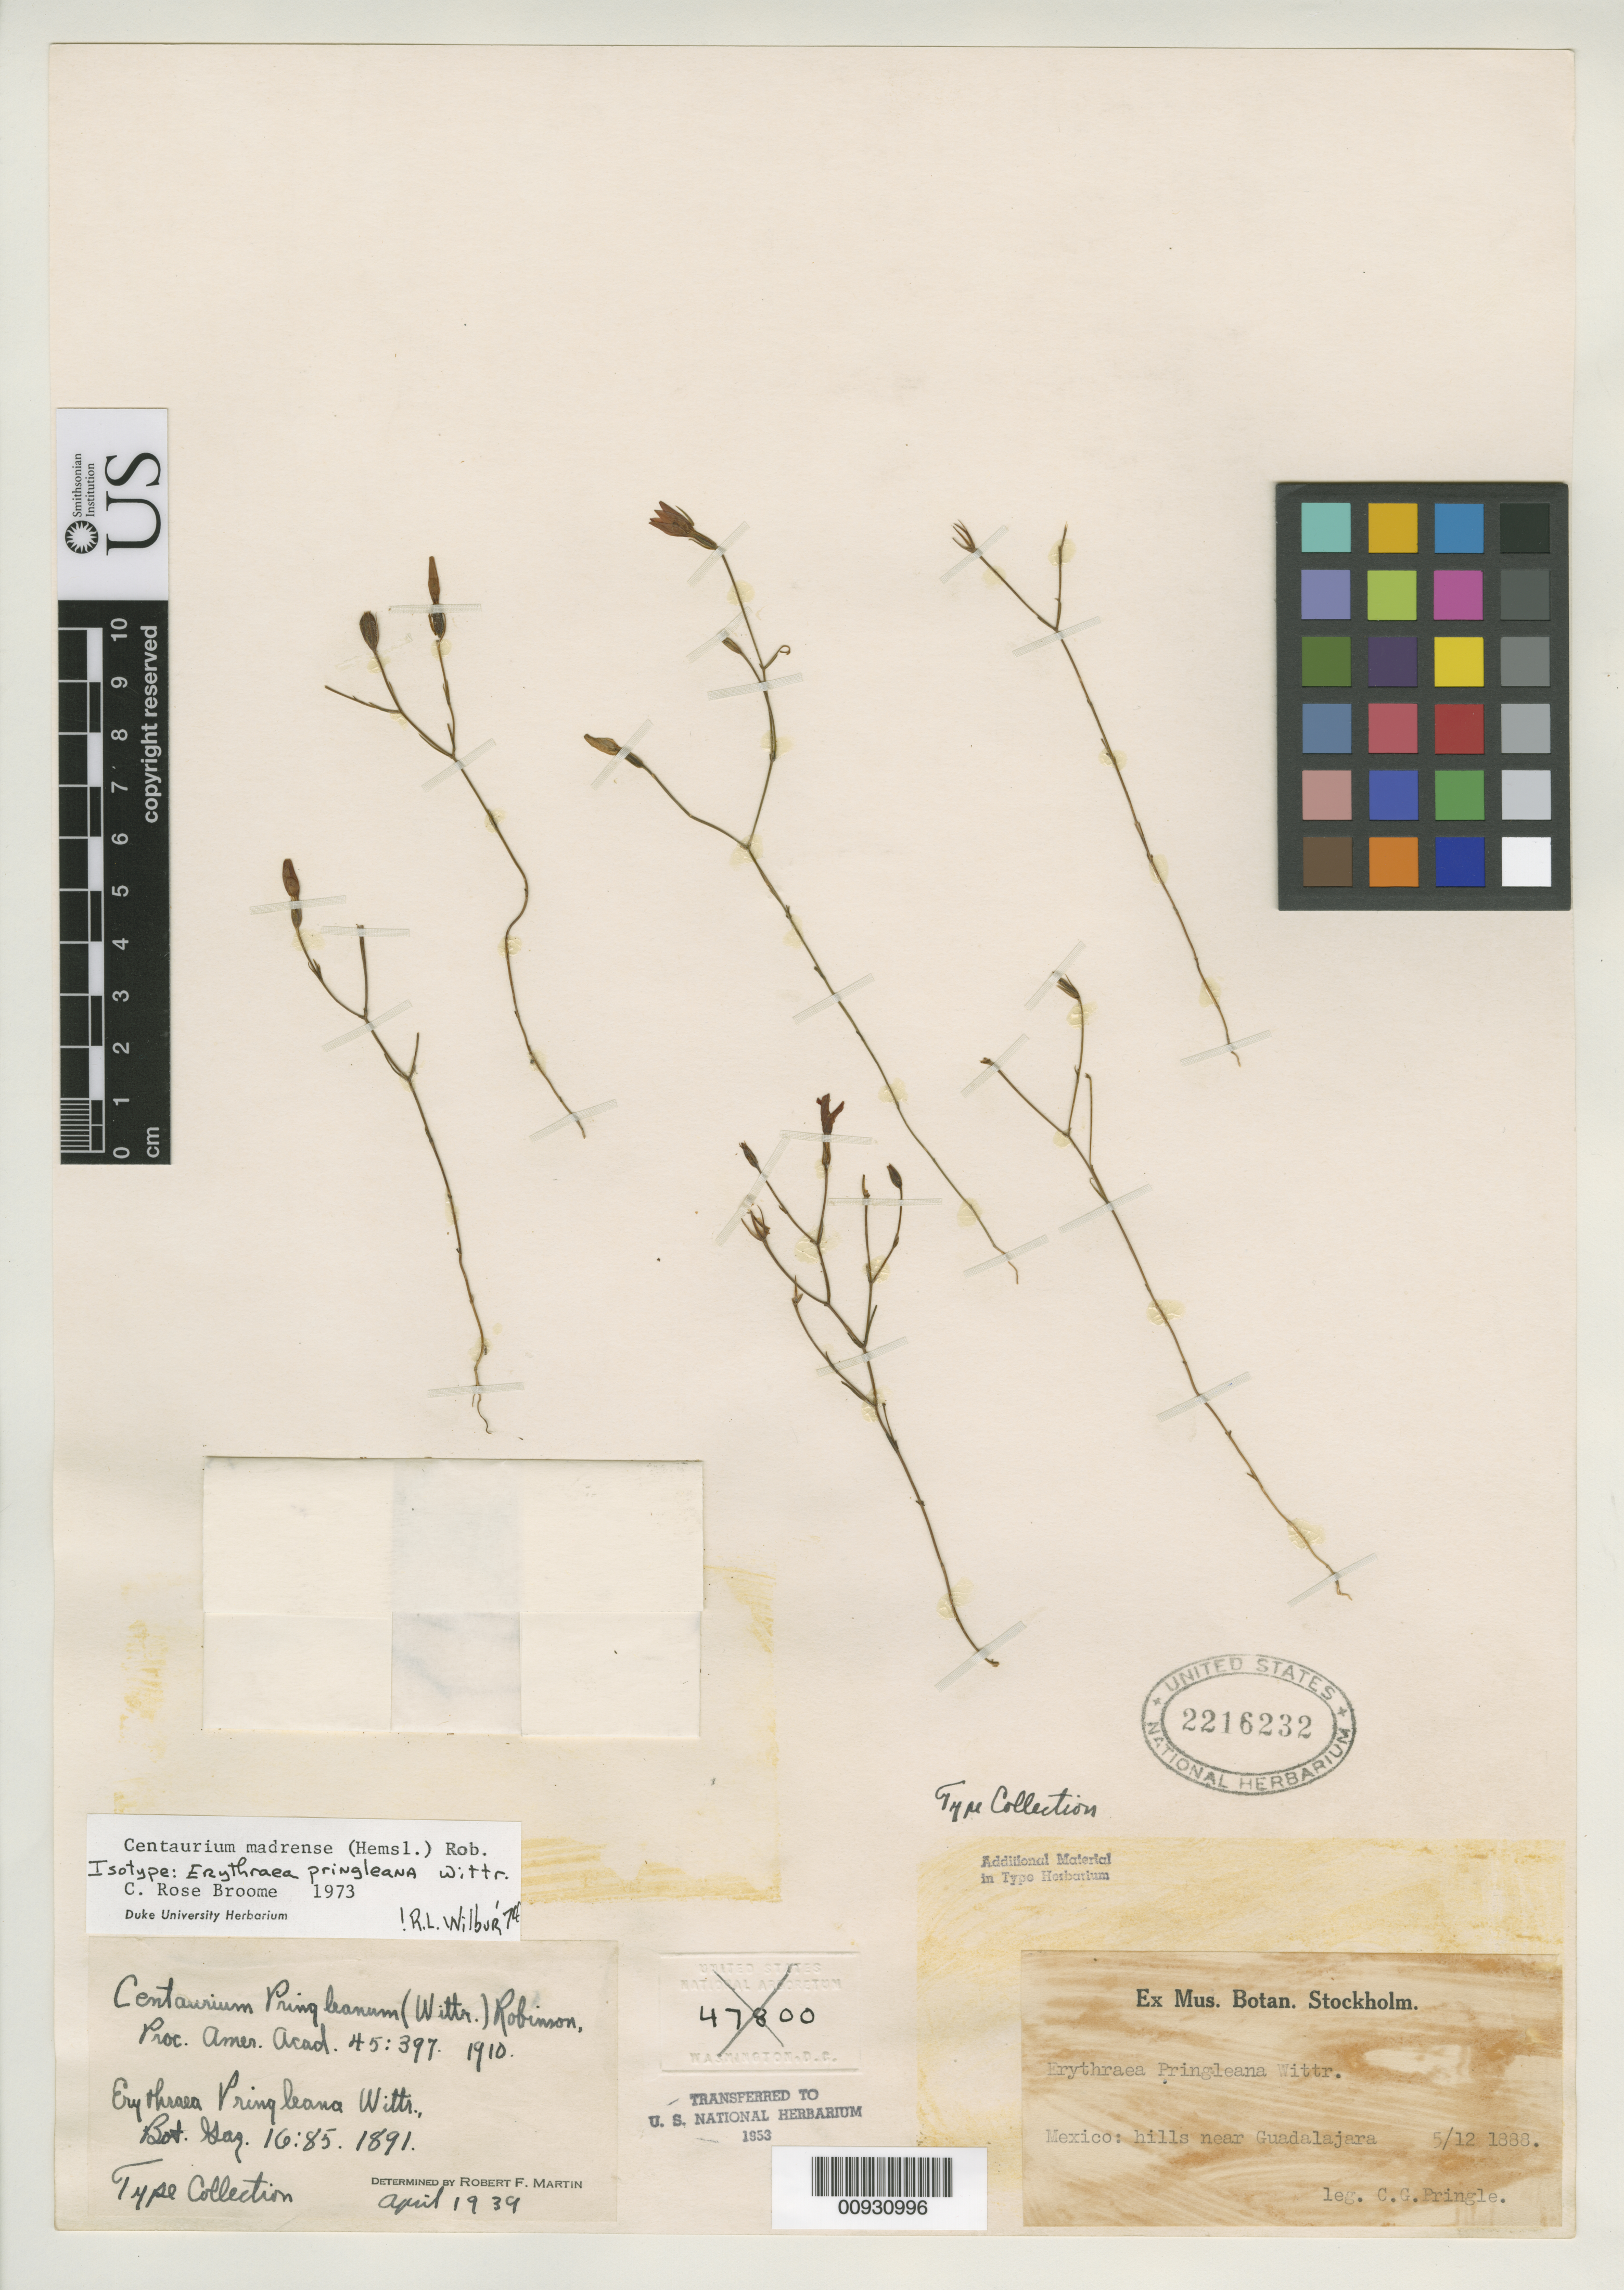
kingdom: Plantae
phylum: Tracheophyta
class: Magnoliopsida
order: Gentianales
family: Gentianaceae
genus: Erythraea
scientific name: Erythraea pringleana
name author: Wittrock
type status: Isotype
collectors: C. G. Pringle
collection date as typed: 05 Dec 1888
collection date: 1888-12-05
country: Mexico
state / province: Jalisco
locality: Hills near Guadalajara.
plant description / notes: Collector # is not indicated, however, all other information and annotations on specimen indicate it as part of type collection.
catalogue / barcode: US 2216232